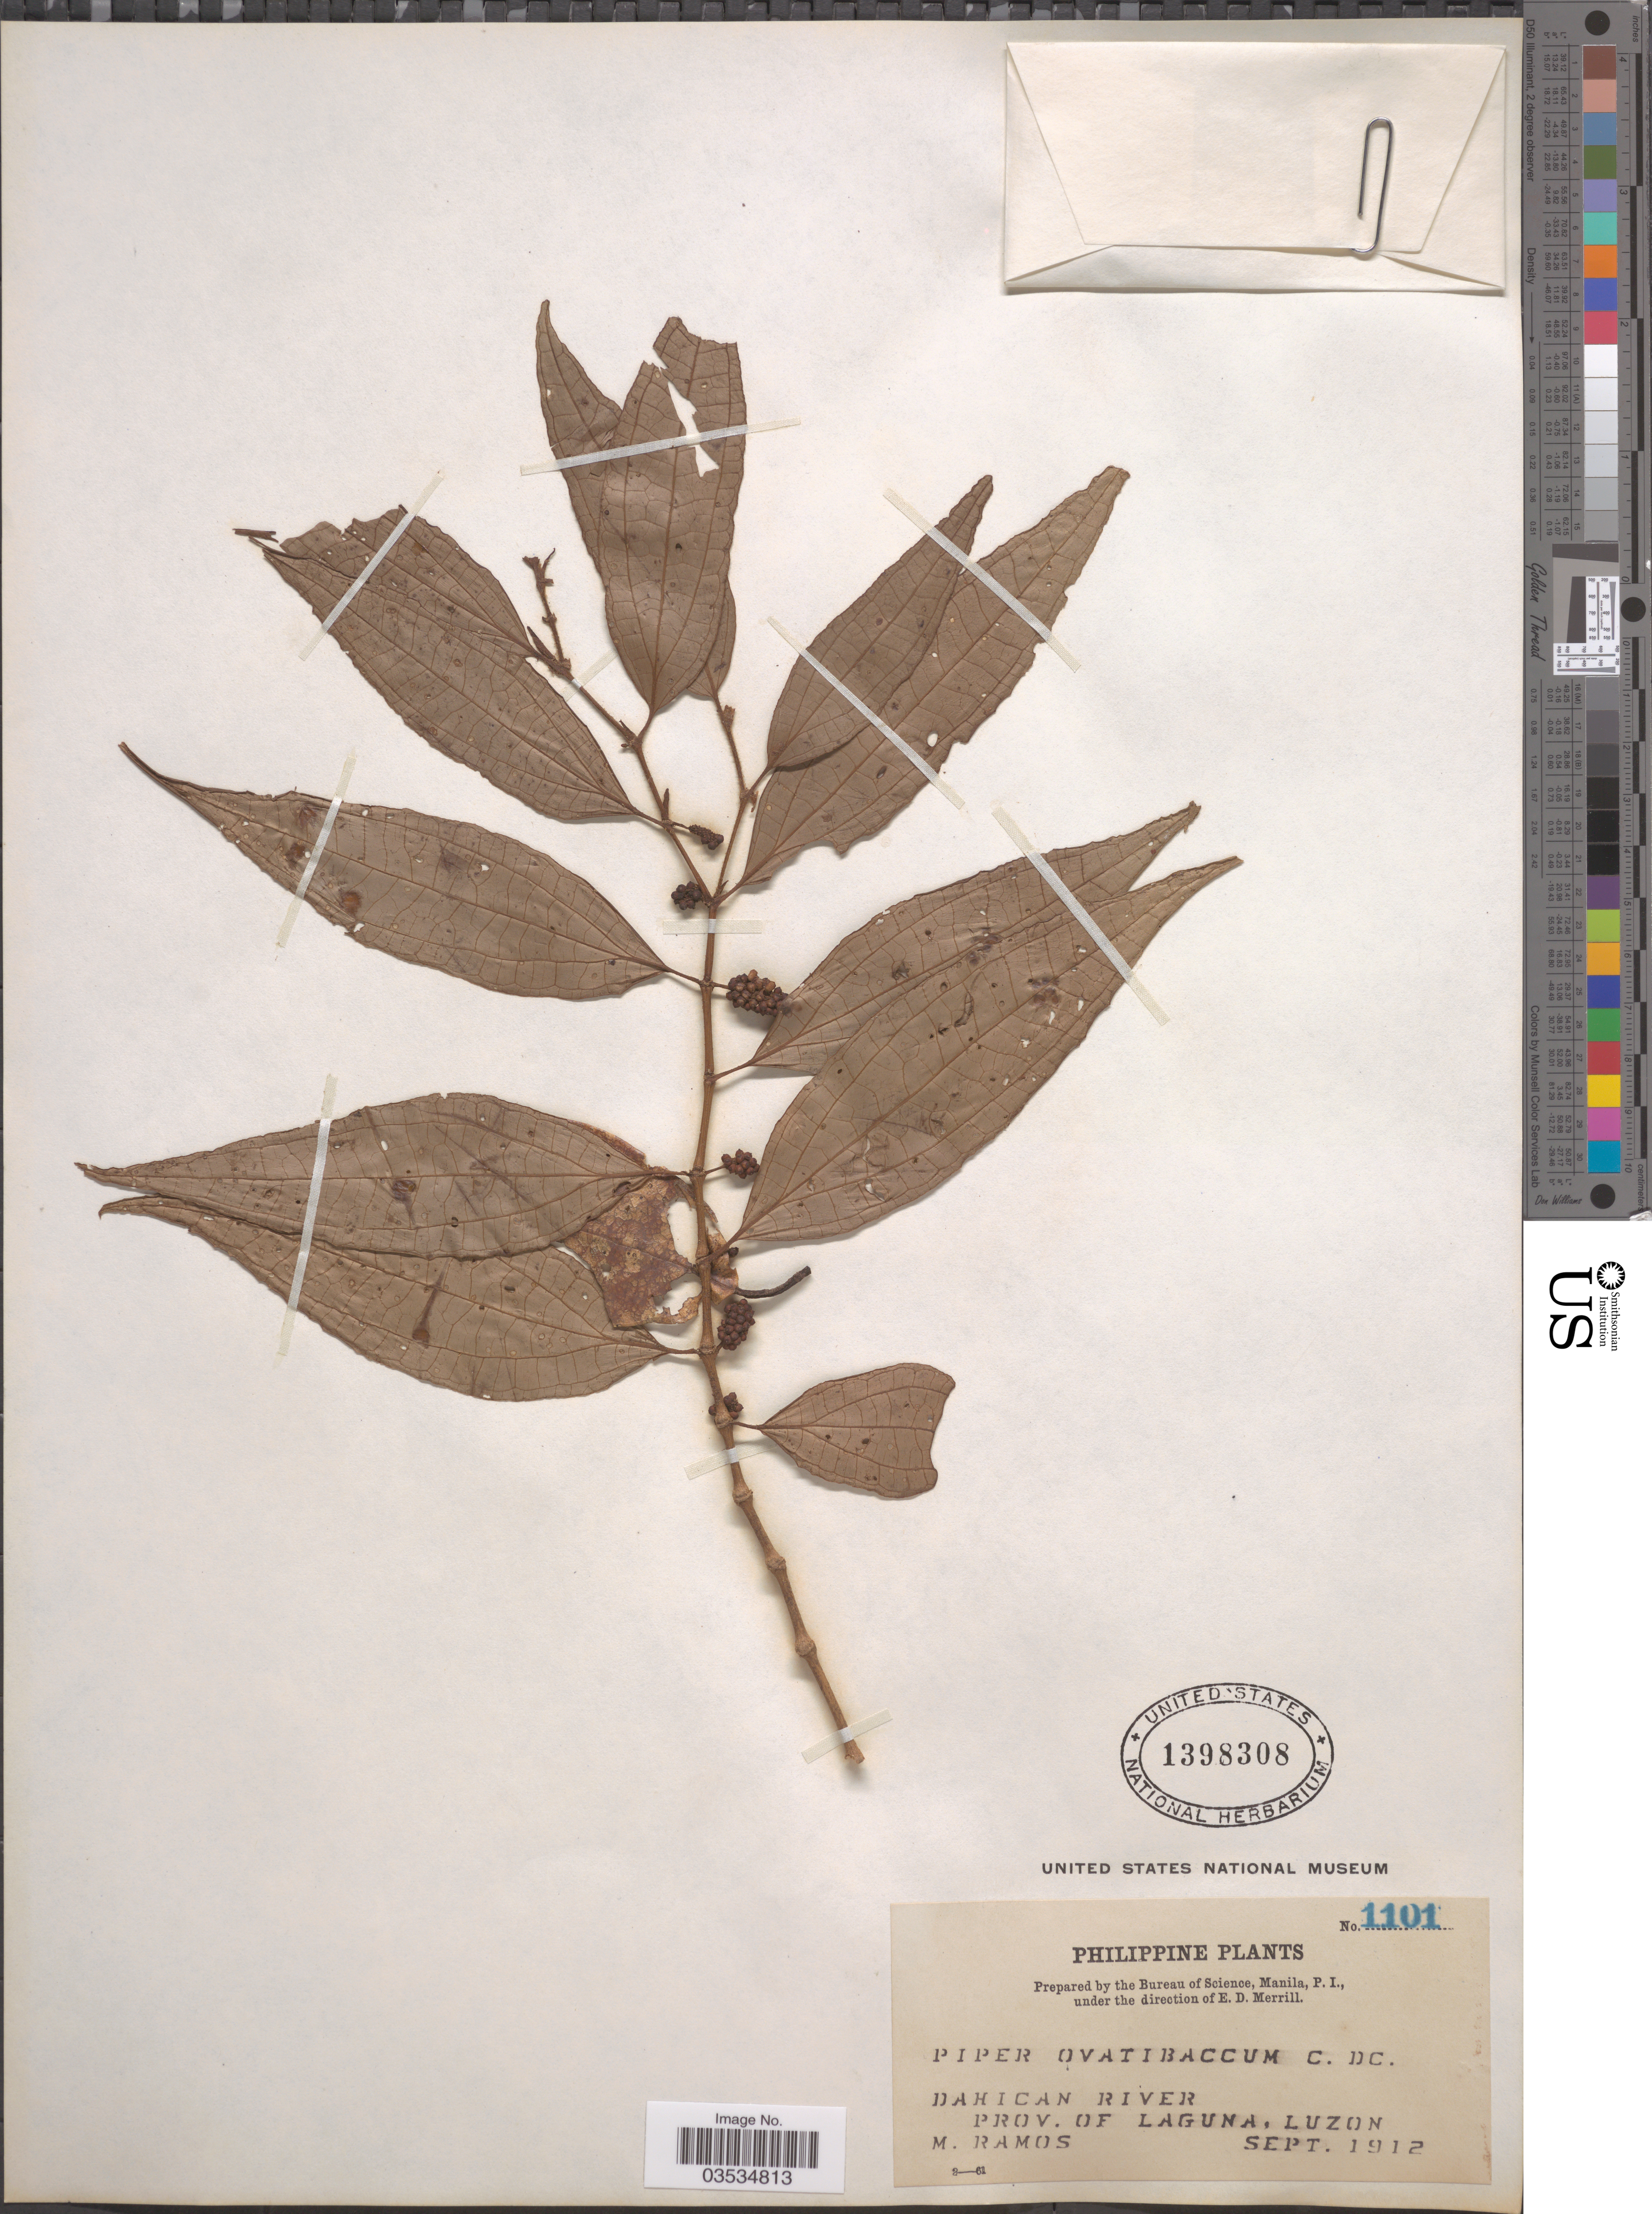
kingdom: Plantae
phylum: Tracheophyta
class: Magnoliopsida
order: Piperales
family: Piperaceae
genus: Piper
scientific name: Piper ovatibaccum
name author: C. DC. in Elmer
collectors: M. Ramos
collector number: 1101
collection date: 1912-09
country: Philippines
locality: Dahican River. Prov. of Laguna. Luzon.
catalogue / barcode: US 1398308